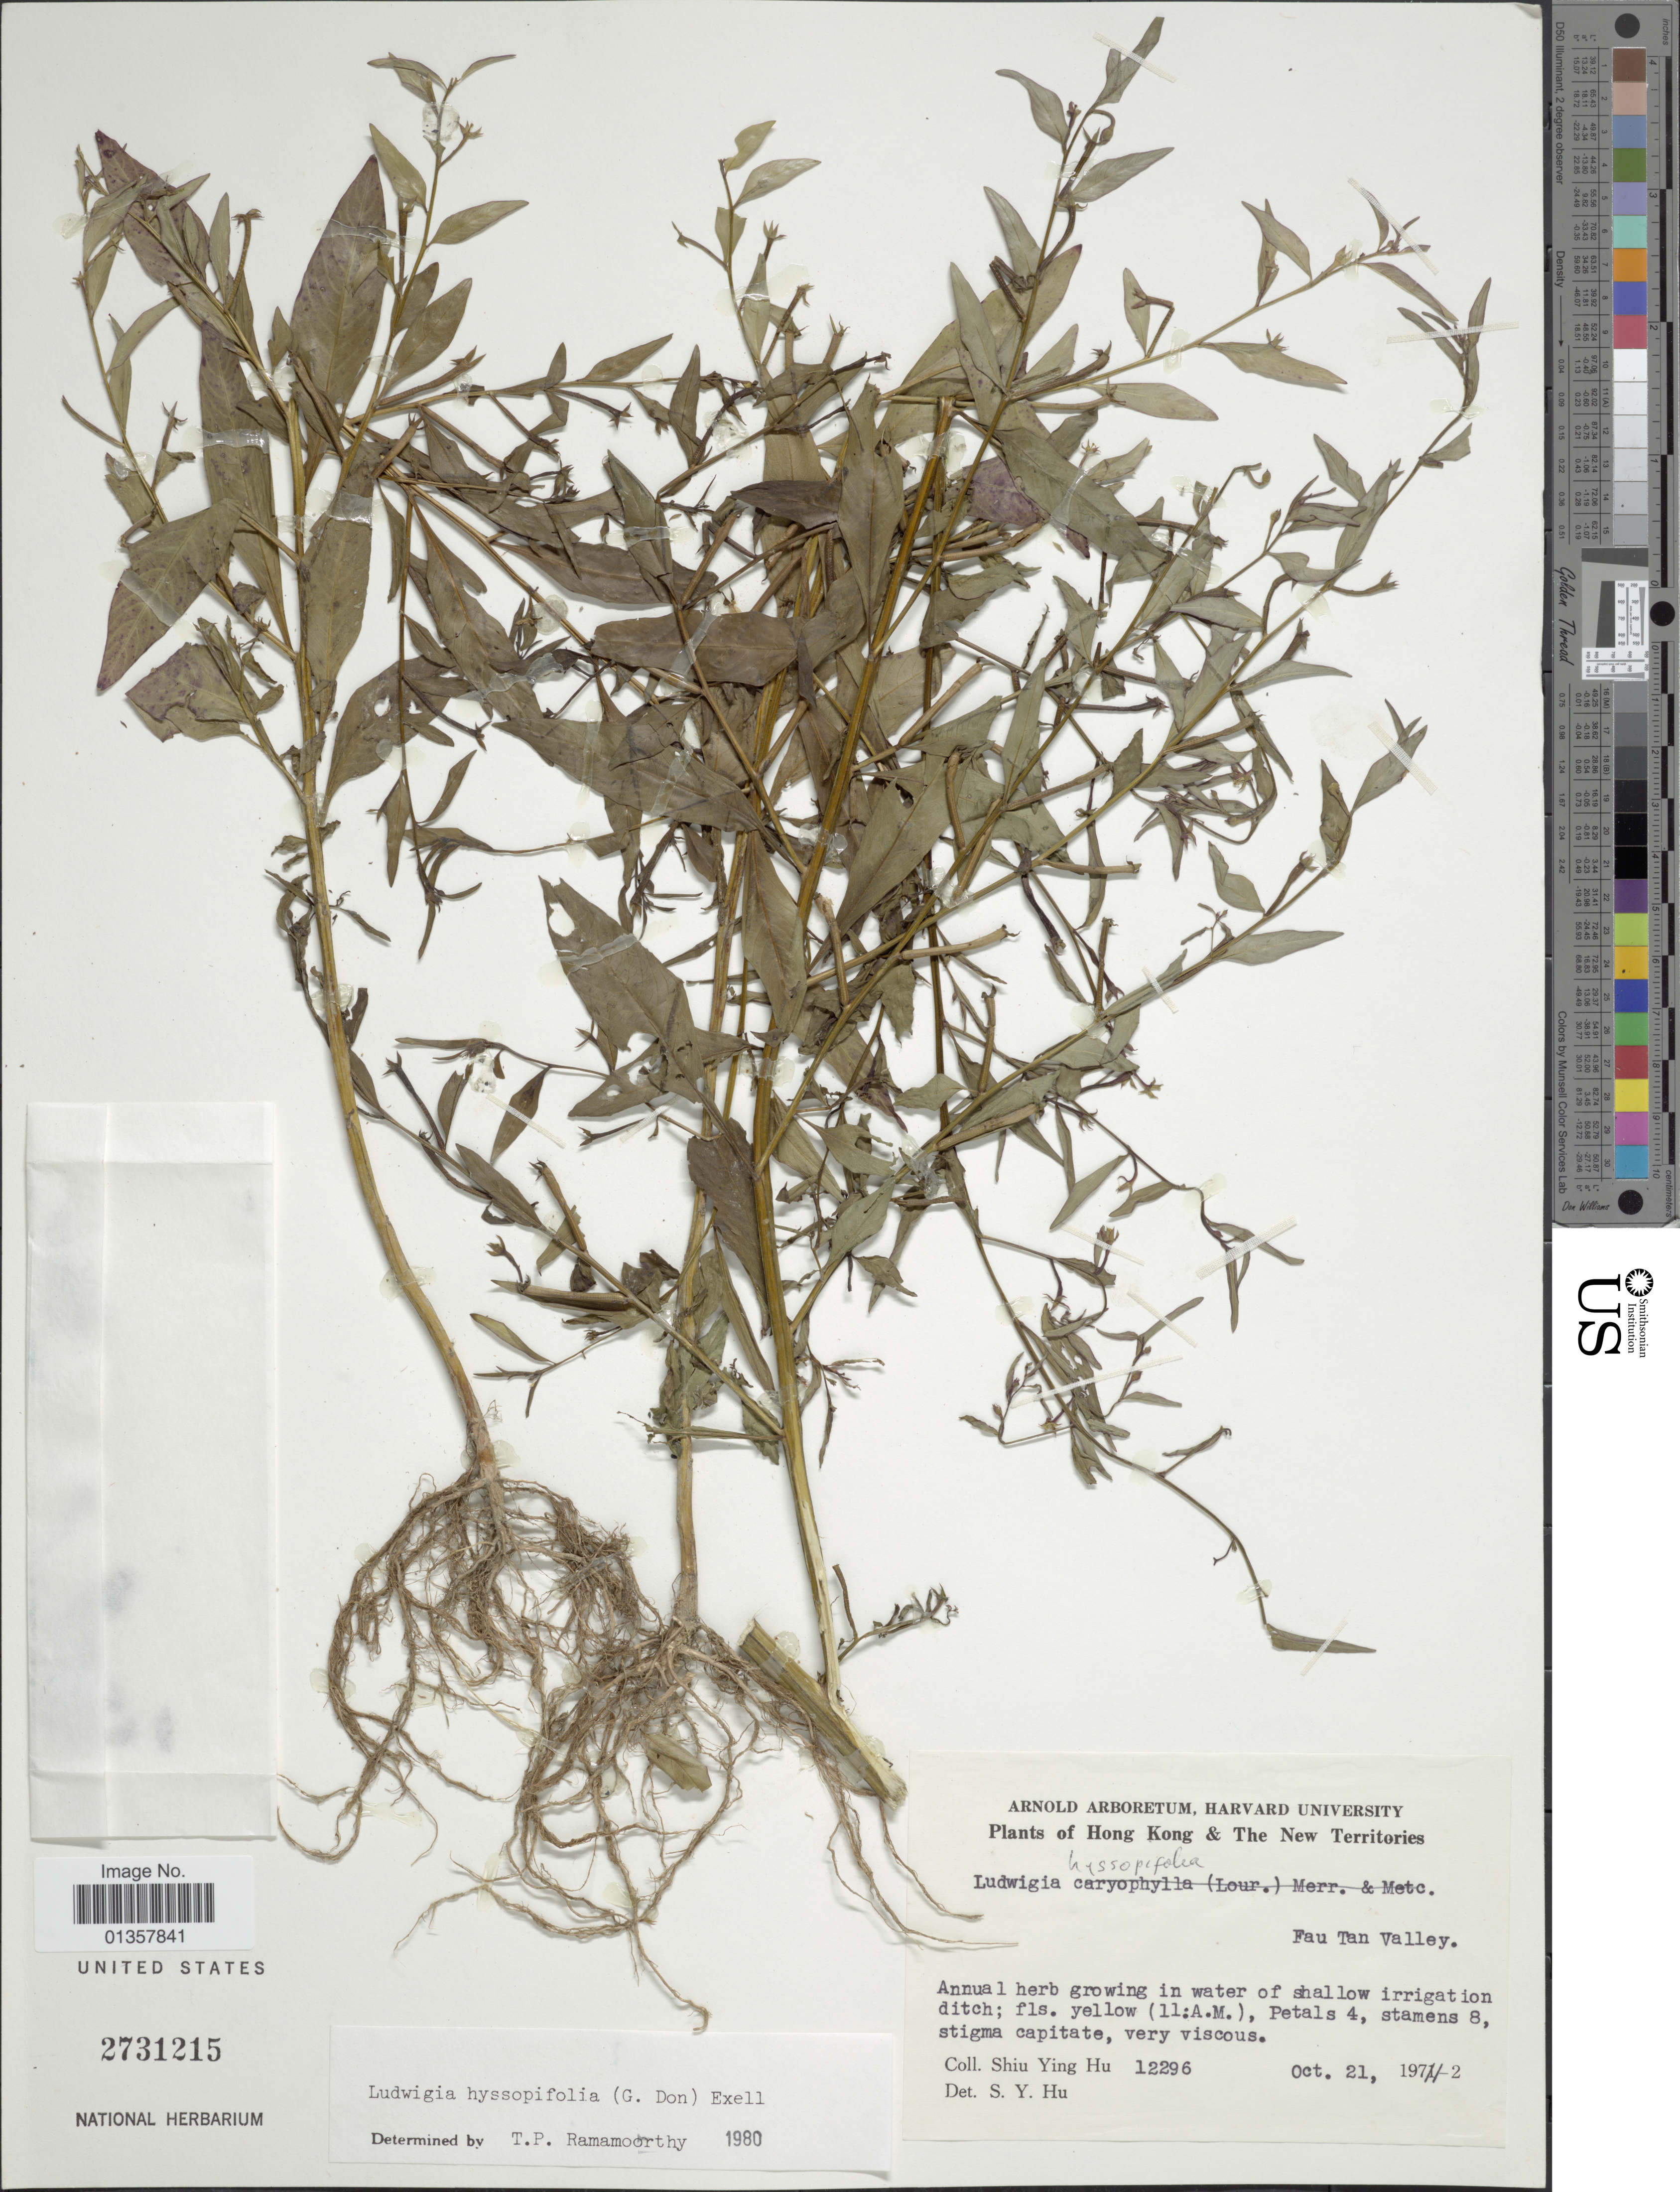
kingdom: Plantae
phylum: Tracheophyta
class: Magnoliopsida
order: Myrtales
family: Onagraceae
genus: Ludwigia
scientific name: Ludwigia hyssopifolia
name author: (G. Don) Exell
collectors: S. Y. Hu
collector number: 12296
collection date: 1974-10-21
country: China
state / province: Hong Kong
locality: The New Territories, Fau Tan Valley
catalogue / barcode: US 2731215